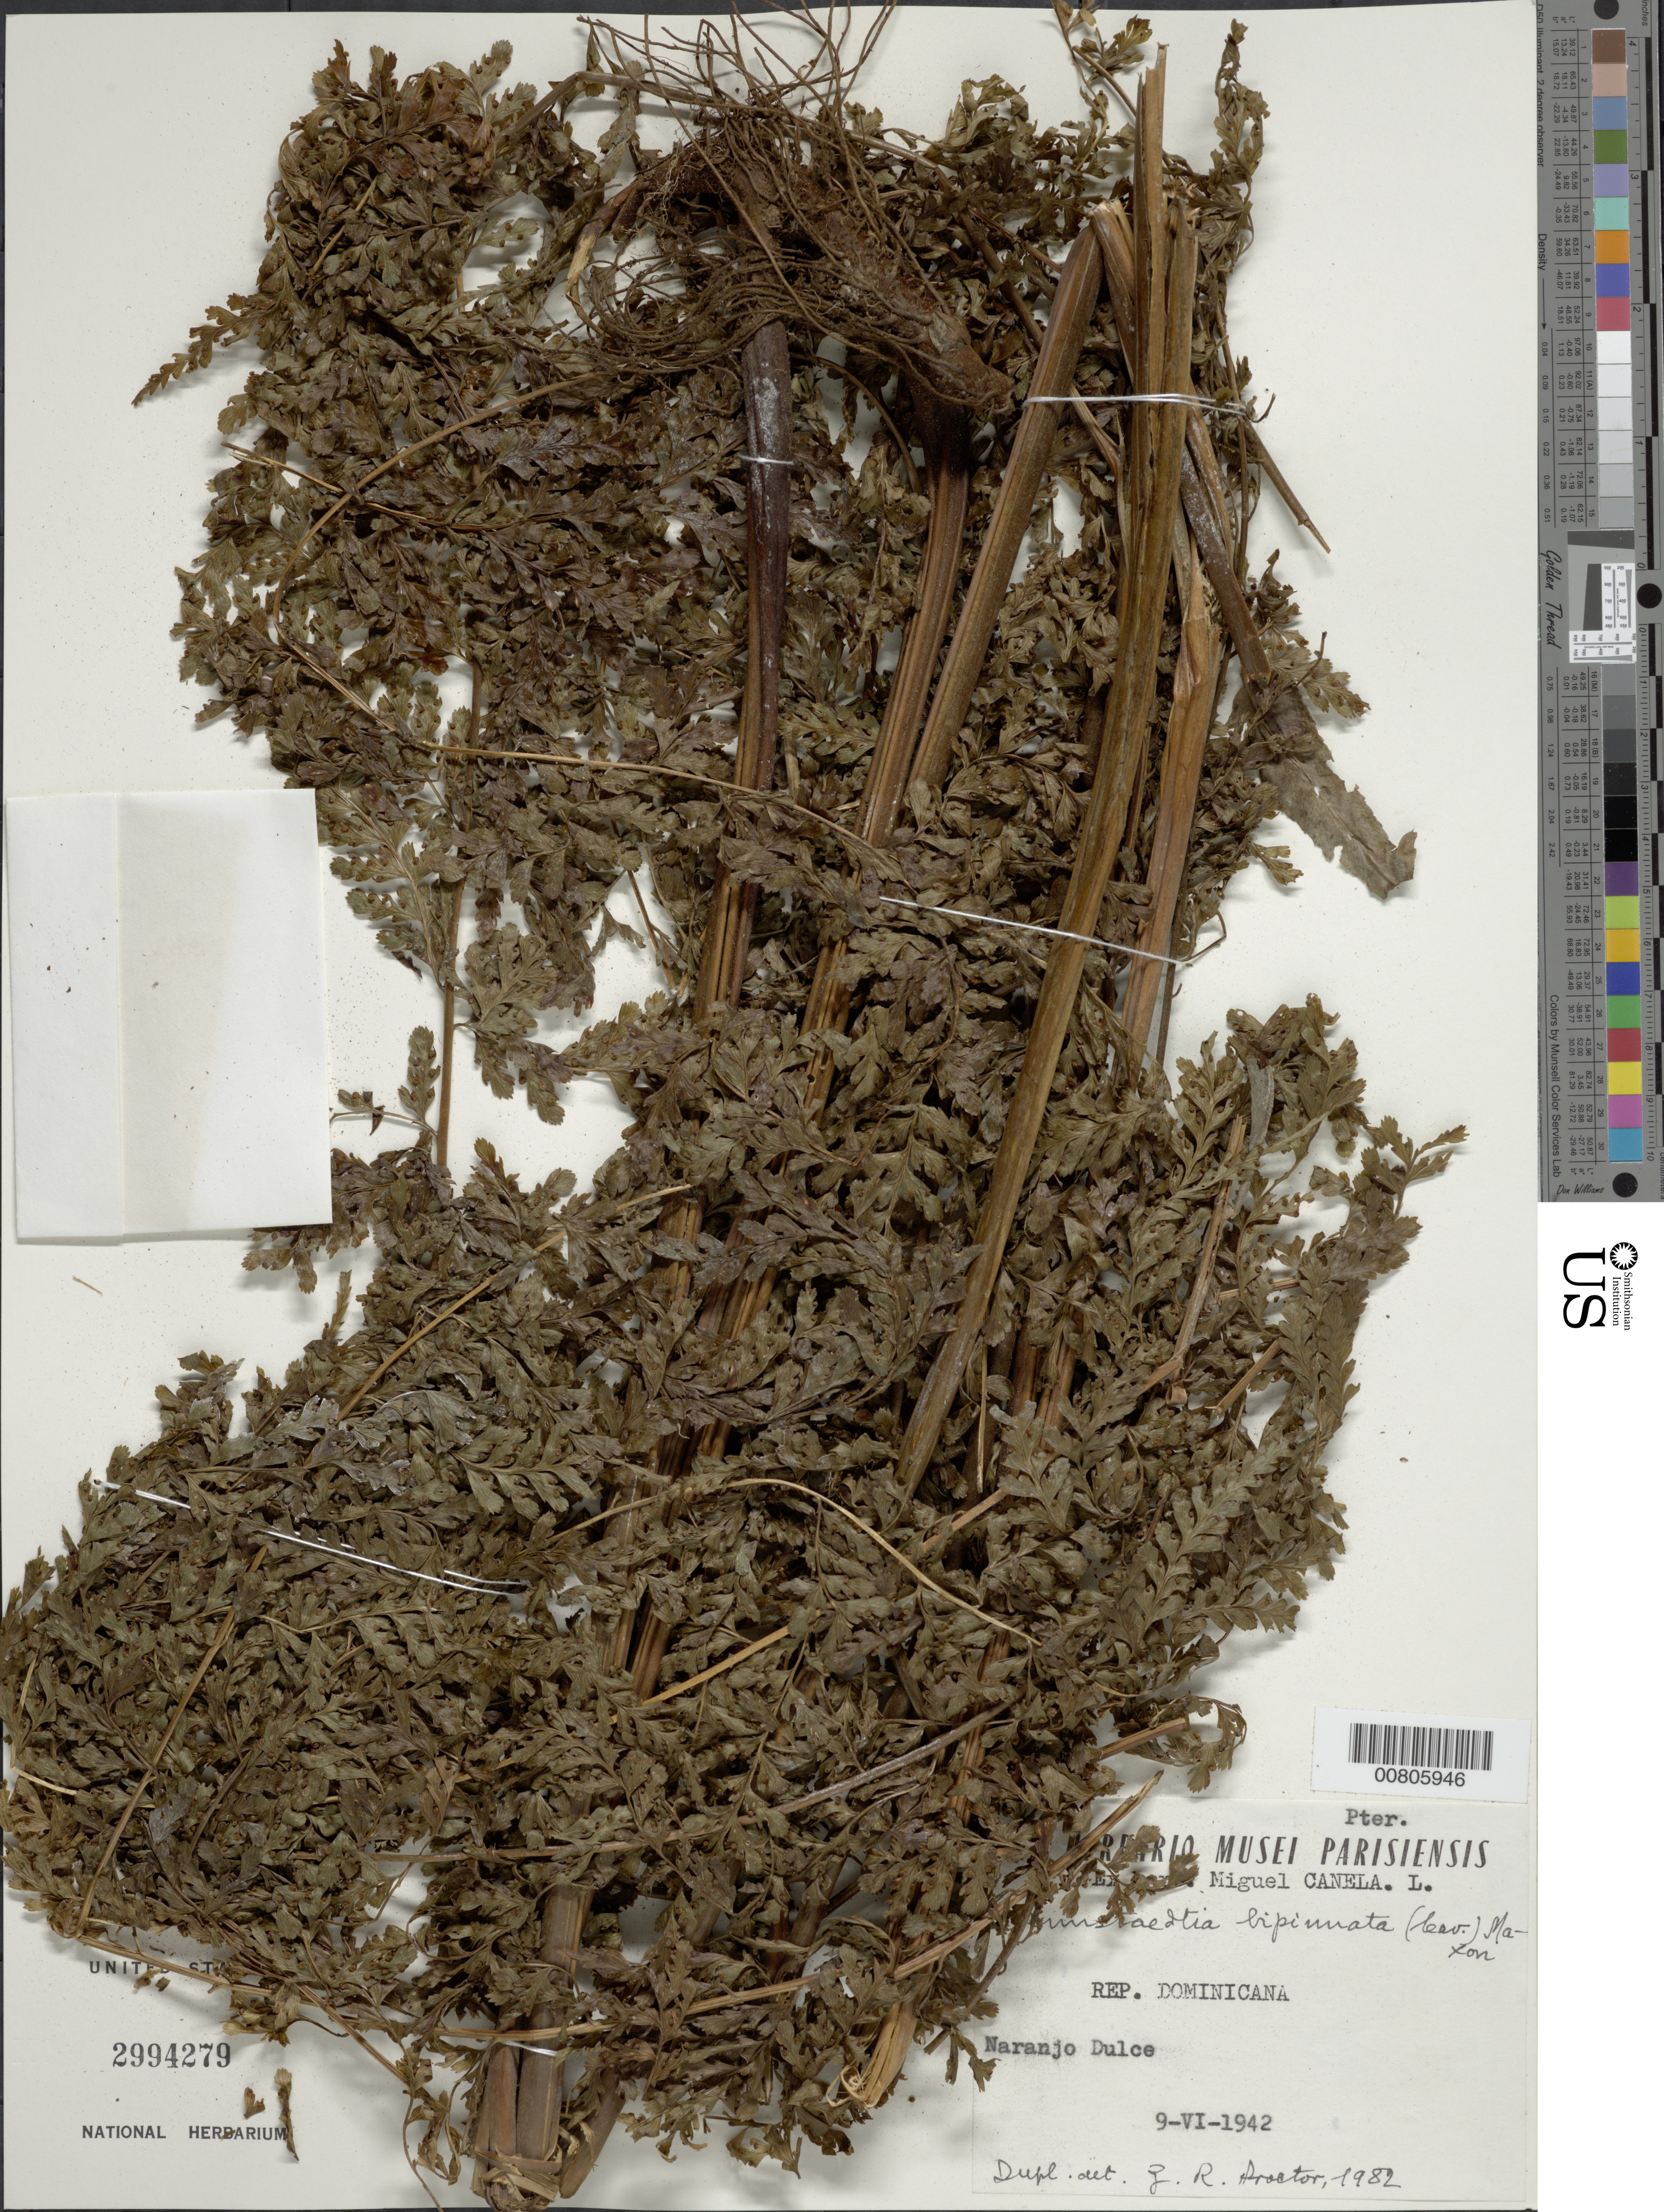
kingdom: Plantae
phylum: Tracheophyta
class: Polypodiopsida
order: Polypodiales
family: Dennstaedtiaceae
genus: Dennstaedtia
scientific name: Dennstaedtia bipinnata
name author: (Cav.) Maxon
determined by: Proctor, G. R.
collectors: M. Canela Lazaro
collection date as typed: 09 Jun 1942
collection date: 1942-06-09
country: Dominican Republic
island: Hispaniola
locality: Naranjo Dulce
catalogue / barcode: US 2994279